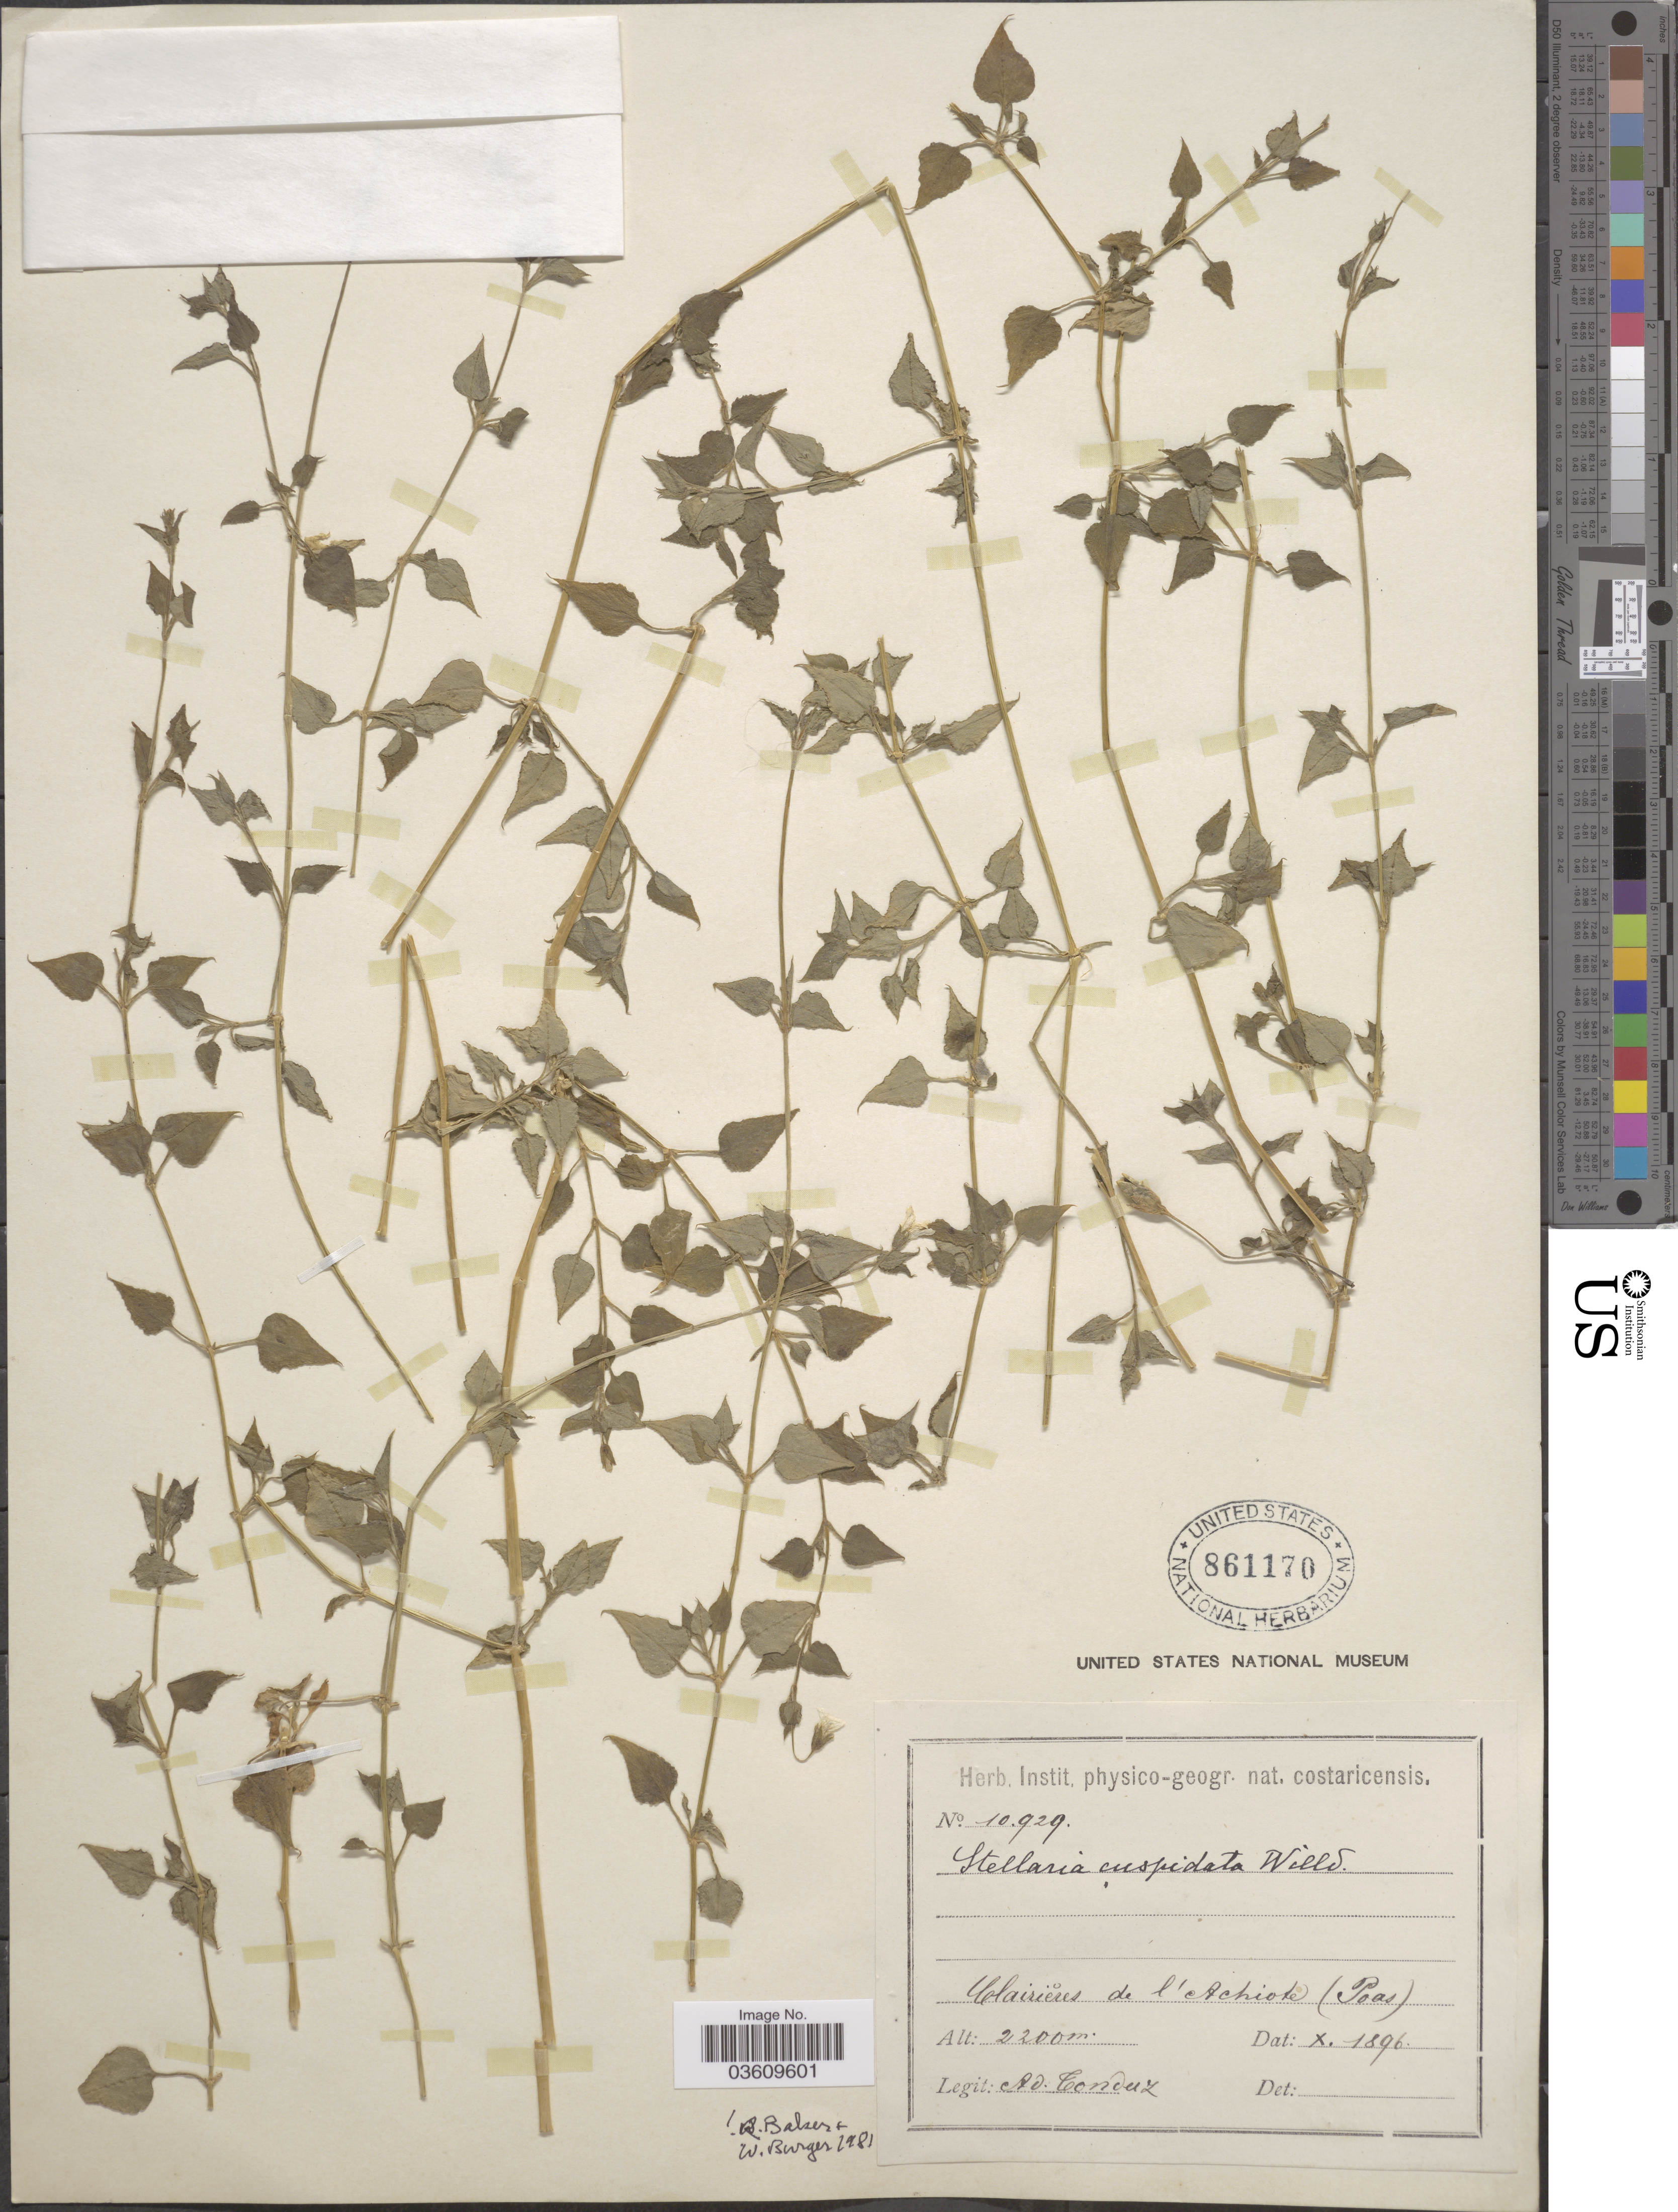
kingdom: Plantae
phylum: Tracheophyta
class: Magnoliopsida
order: Caryophyllales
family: Caryophyllaceae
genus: Stellaria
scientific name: Stellaria cuspidata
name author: Willd. ex Schltdl.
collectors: A. Tonduz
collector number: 10929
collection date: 1896-10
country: Costa Rica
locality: Clairiĕres de l'Achiote (Poas).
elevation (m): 2200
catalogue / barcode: US 861170